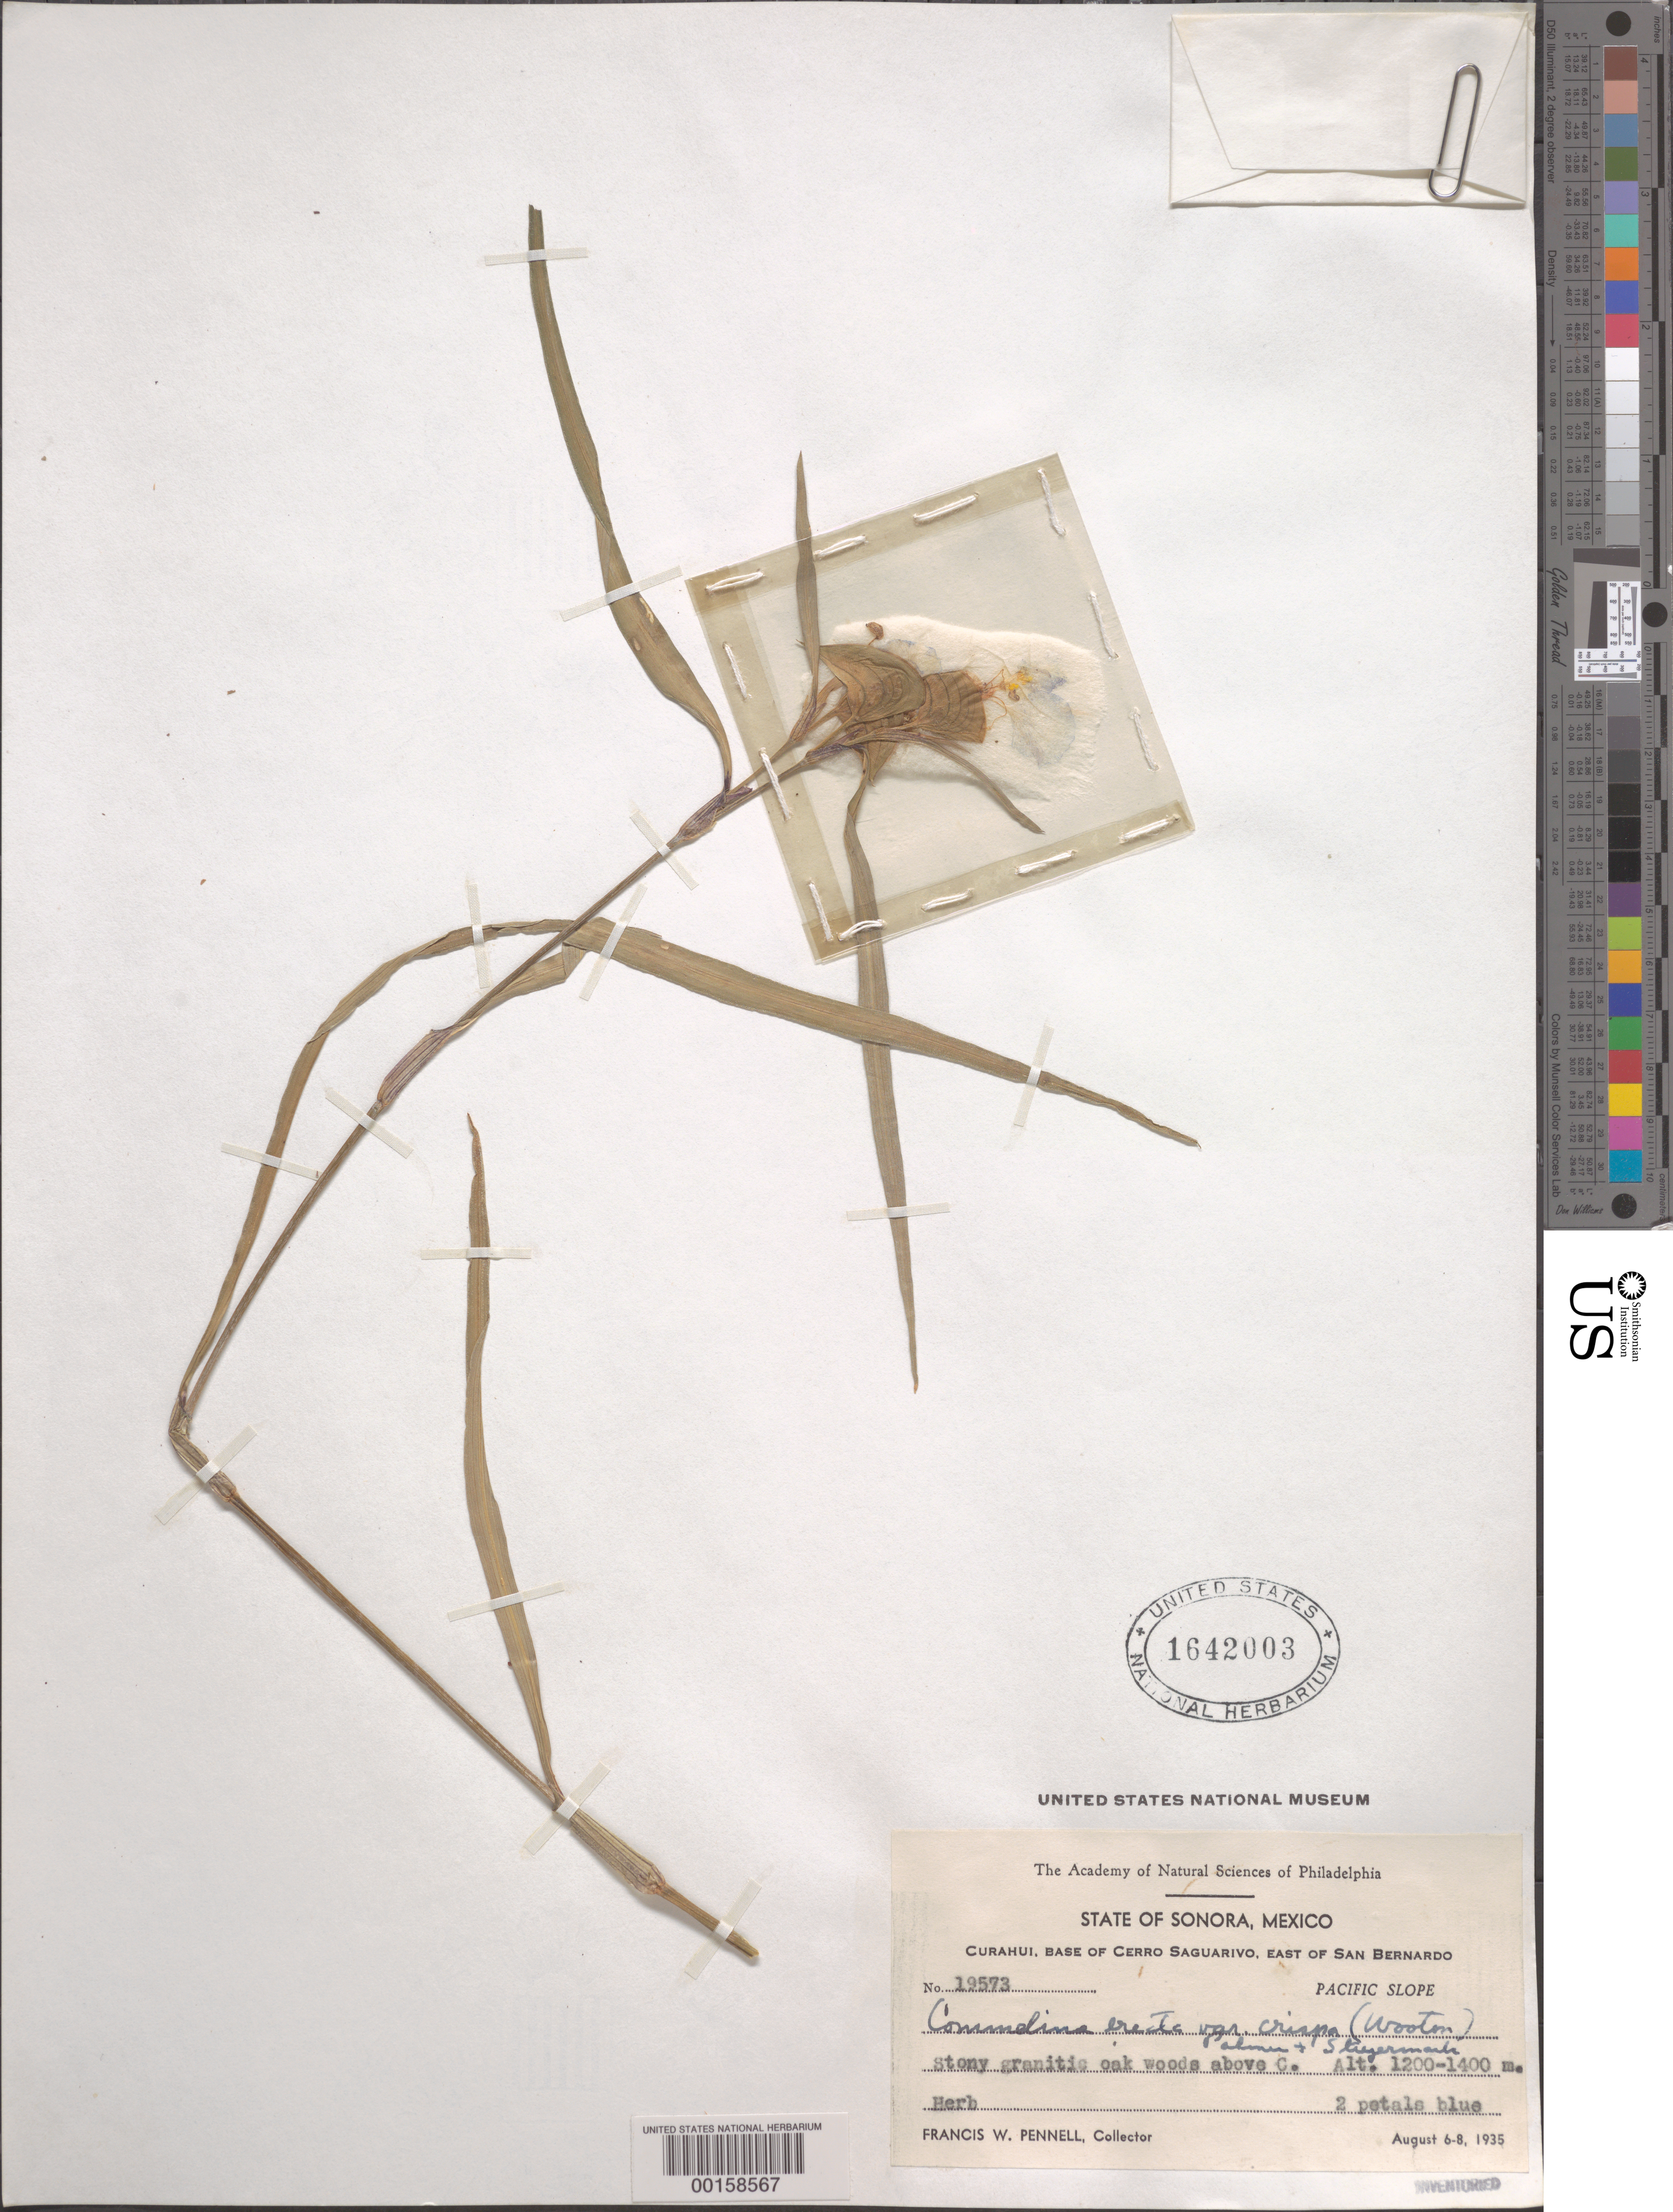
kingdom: Plantae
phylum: Tracheophyta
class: Liliopsida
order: Commelinales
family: Commelinaceae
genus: Commelina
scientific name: Commelina erecta var. crispa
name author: (Wooton) E.J. Palmer & Steyerm.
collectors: F. W. Pennell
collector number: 19573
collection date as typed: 06 Aug 1935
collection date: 1935-08-06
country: Mexico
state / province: Sonora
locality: Curahui; Cerro Saguarivo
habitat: Stony granitic oak woods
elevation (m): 1200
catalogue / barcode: US 1642003